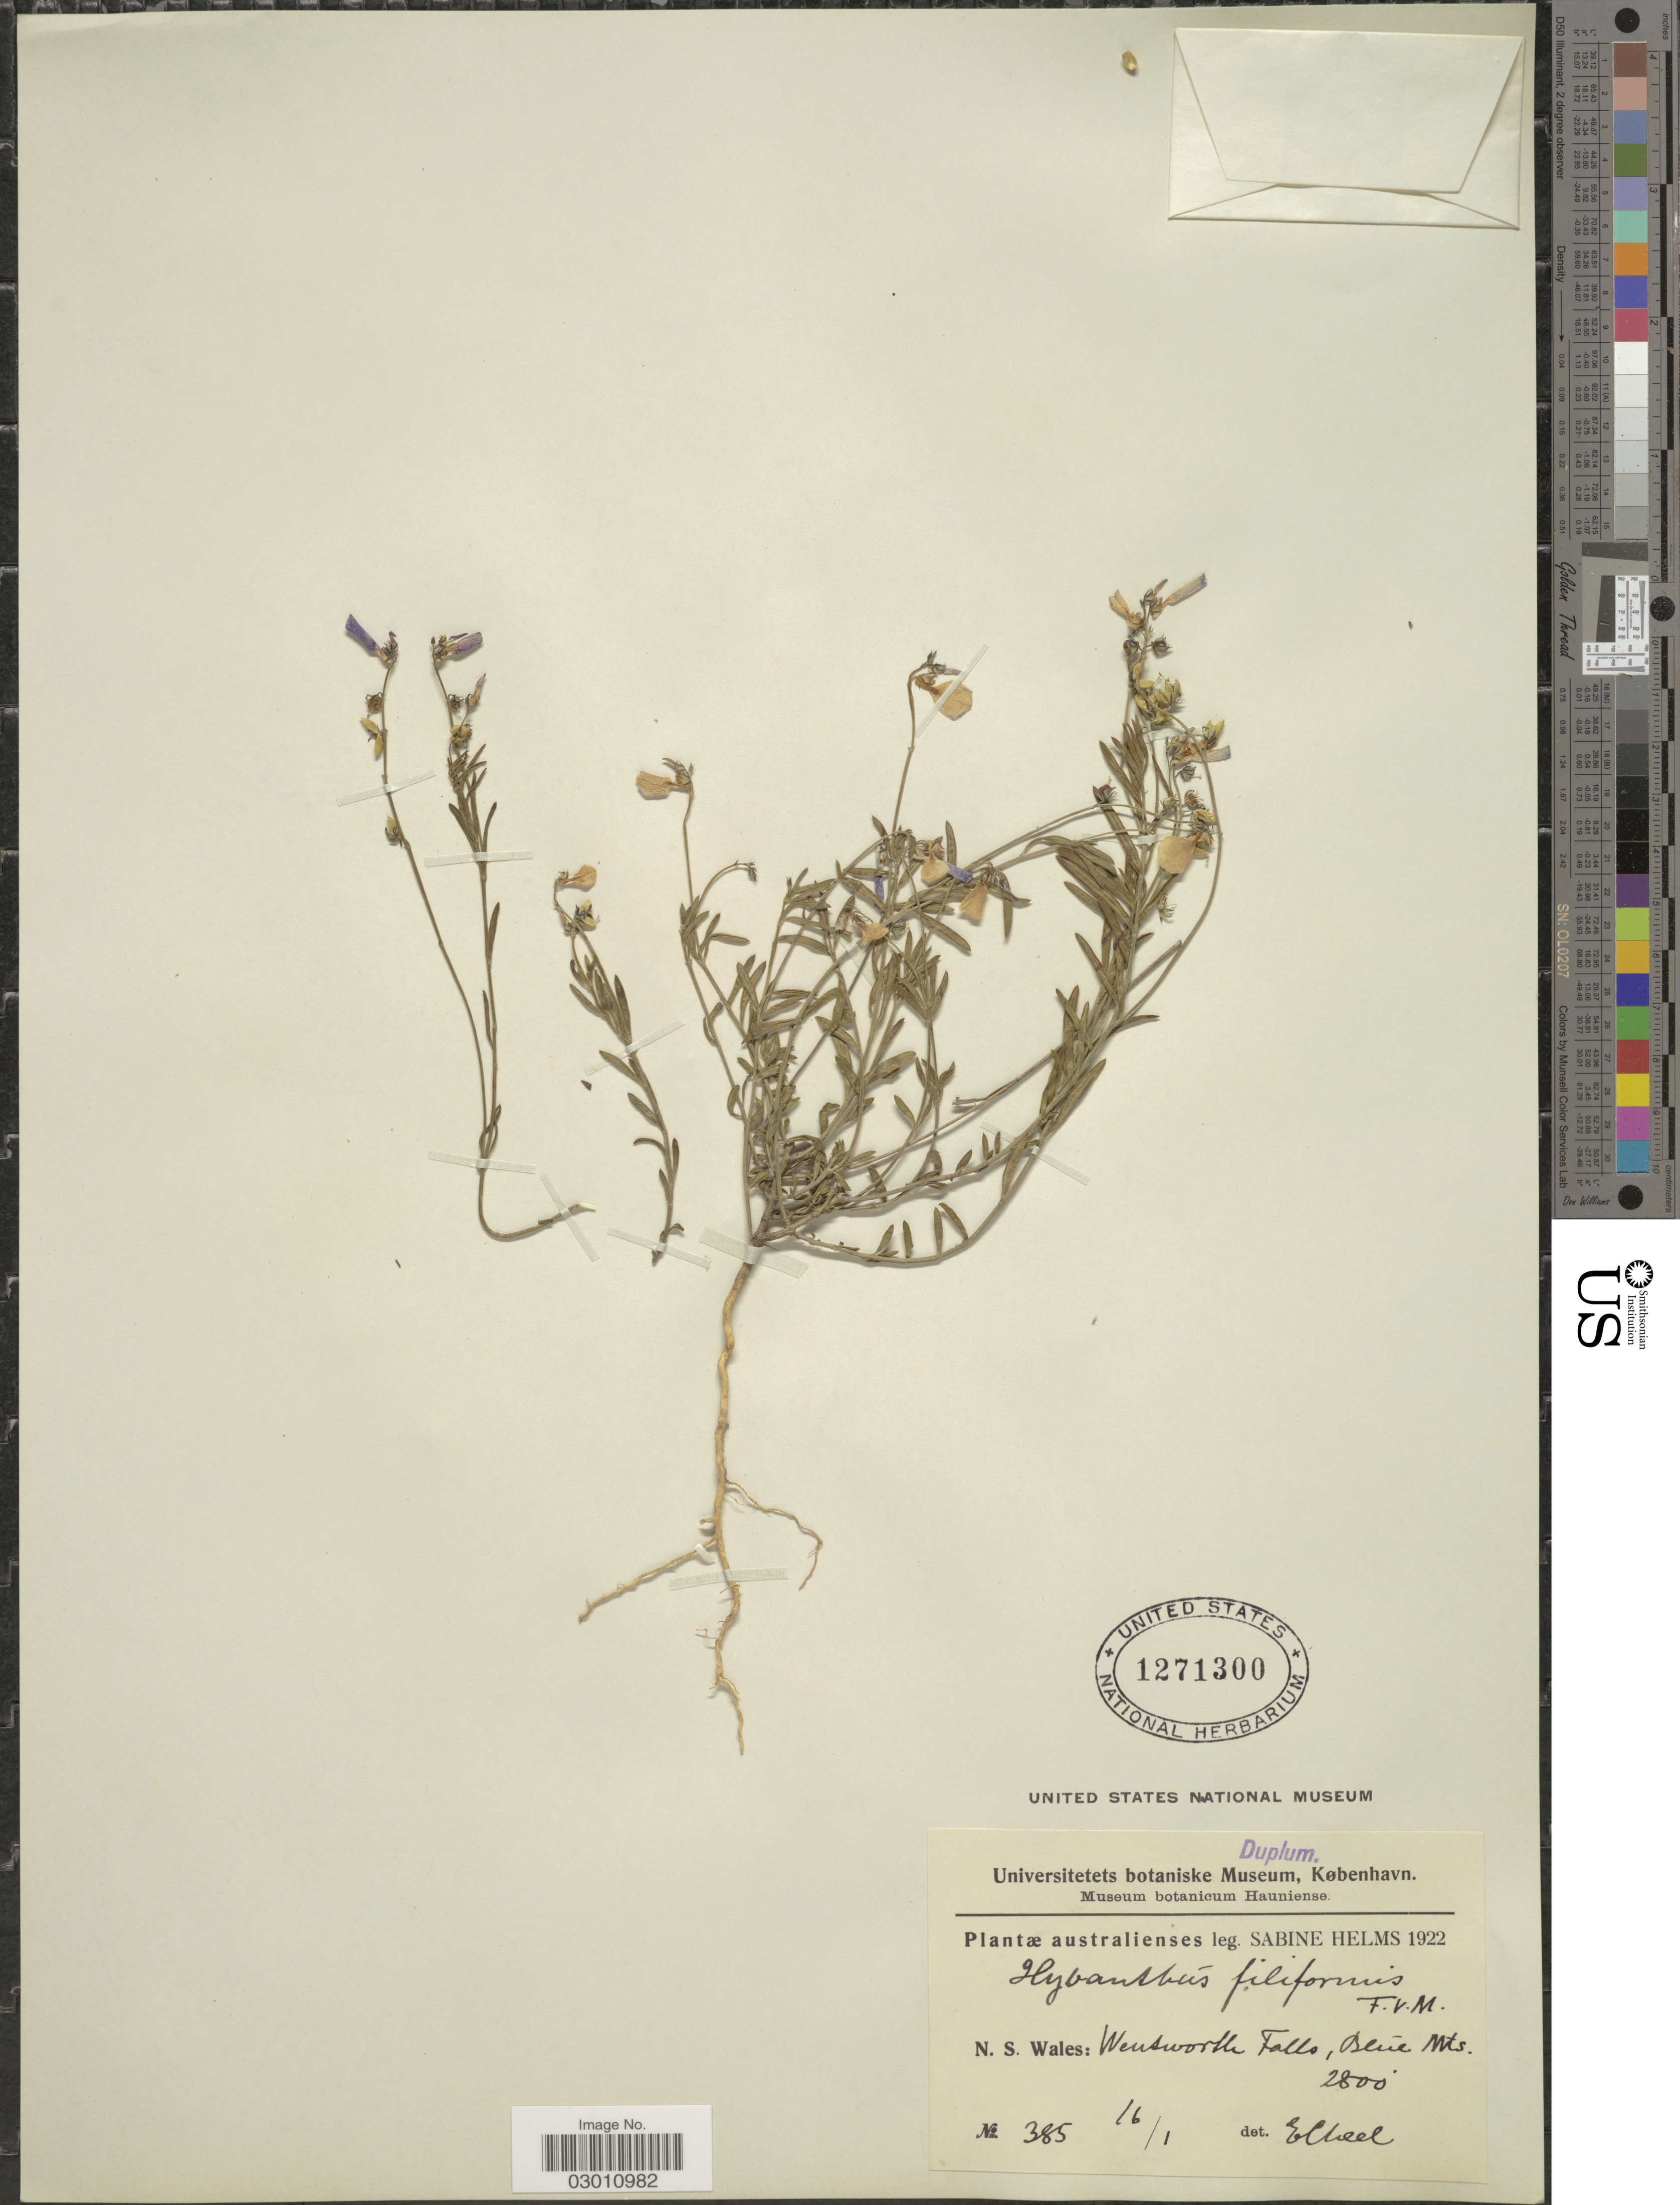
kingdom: Plantae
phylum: Tracheophyta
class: Magnoliopsida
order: Malpighiales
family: Violaceae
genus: Pigea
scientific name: Pigea monopetala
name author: (Schult.) Ging.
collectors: S. Helms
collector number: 385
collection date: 1922-01-16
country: Australia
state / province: New South Wales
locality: N. S. Wales: Wentworth Falls, Blue Mts.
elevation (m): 853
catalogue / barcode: US 1271300